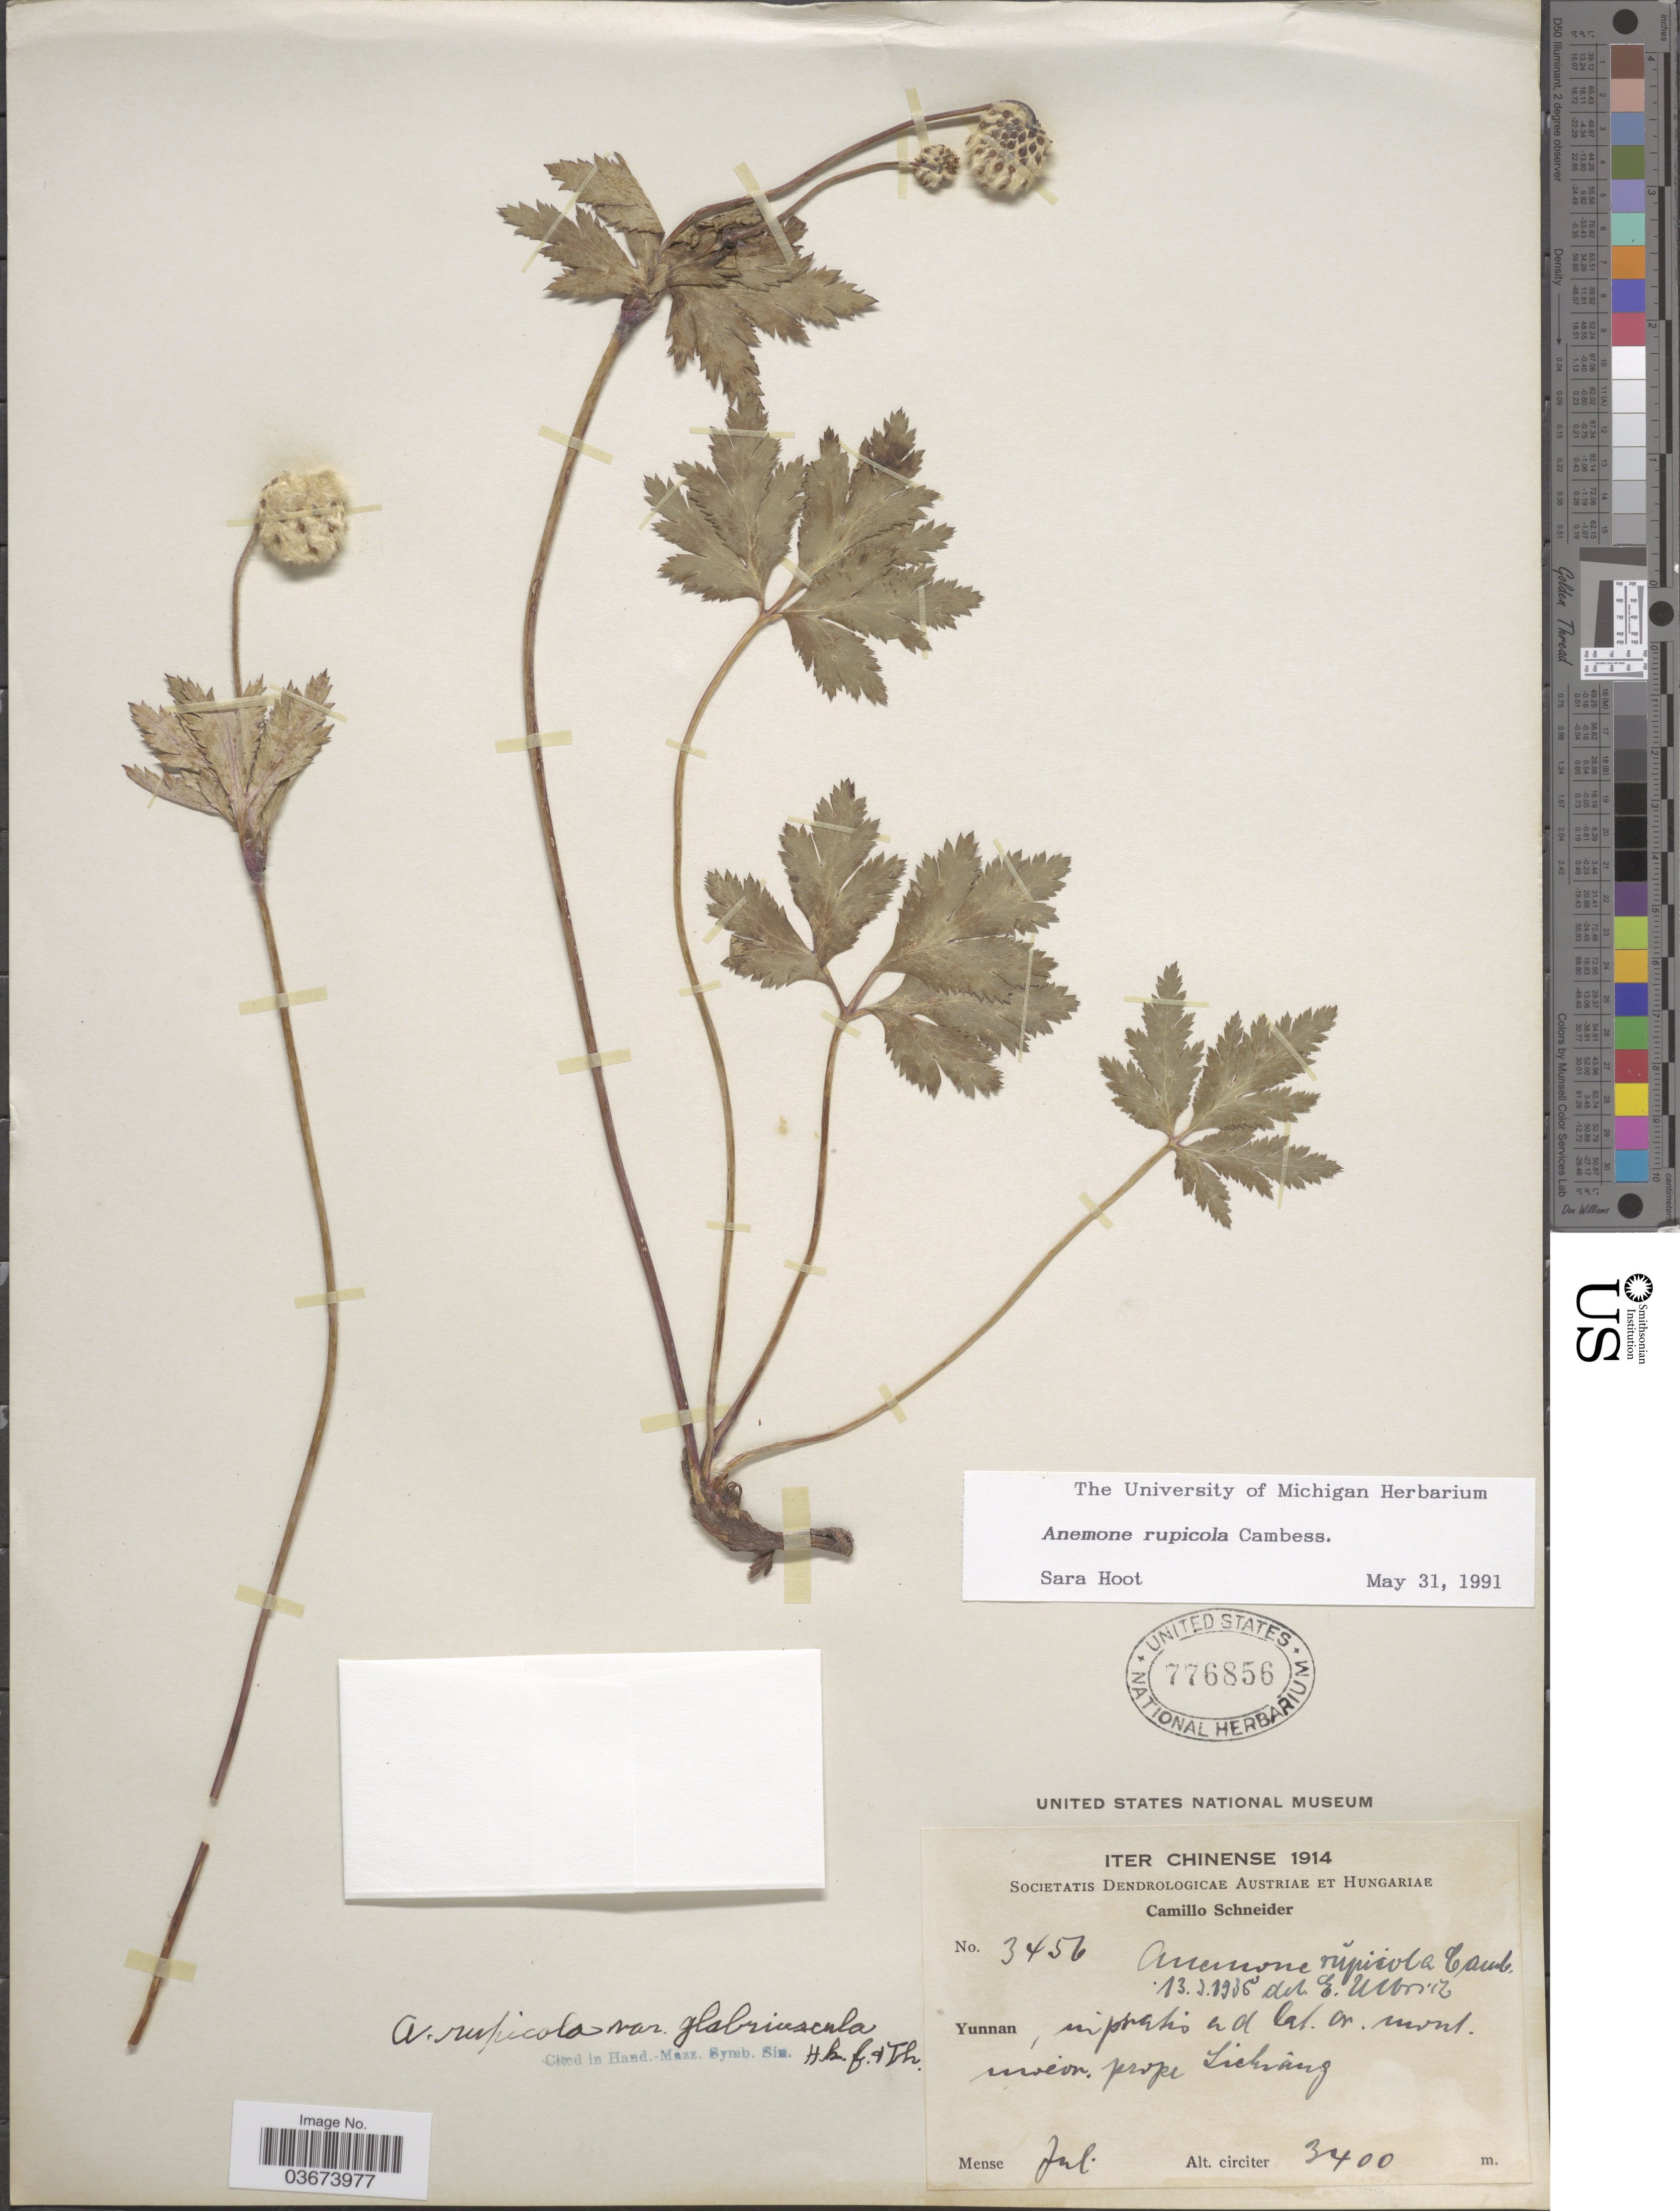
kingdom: Plantae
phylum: Tracheophyta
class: Magnoliopsida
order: Ranunculales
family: Ranunculaceae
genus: Anemone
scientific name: Anemone rupicola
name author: Cambess.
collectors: C. K. Schneider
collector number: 3456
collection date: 1914-07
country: China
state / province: Yunnan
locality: Iter Chinense. In pratis ad lat. or mont. union. prope Lichiang.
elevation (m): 3400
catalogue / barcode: US 776856